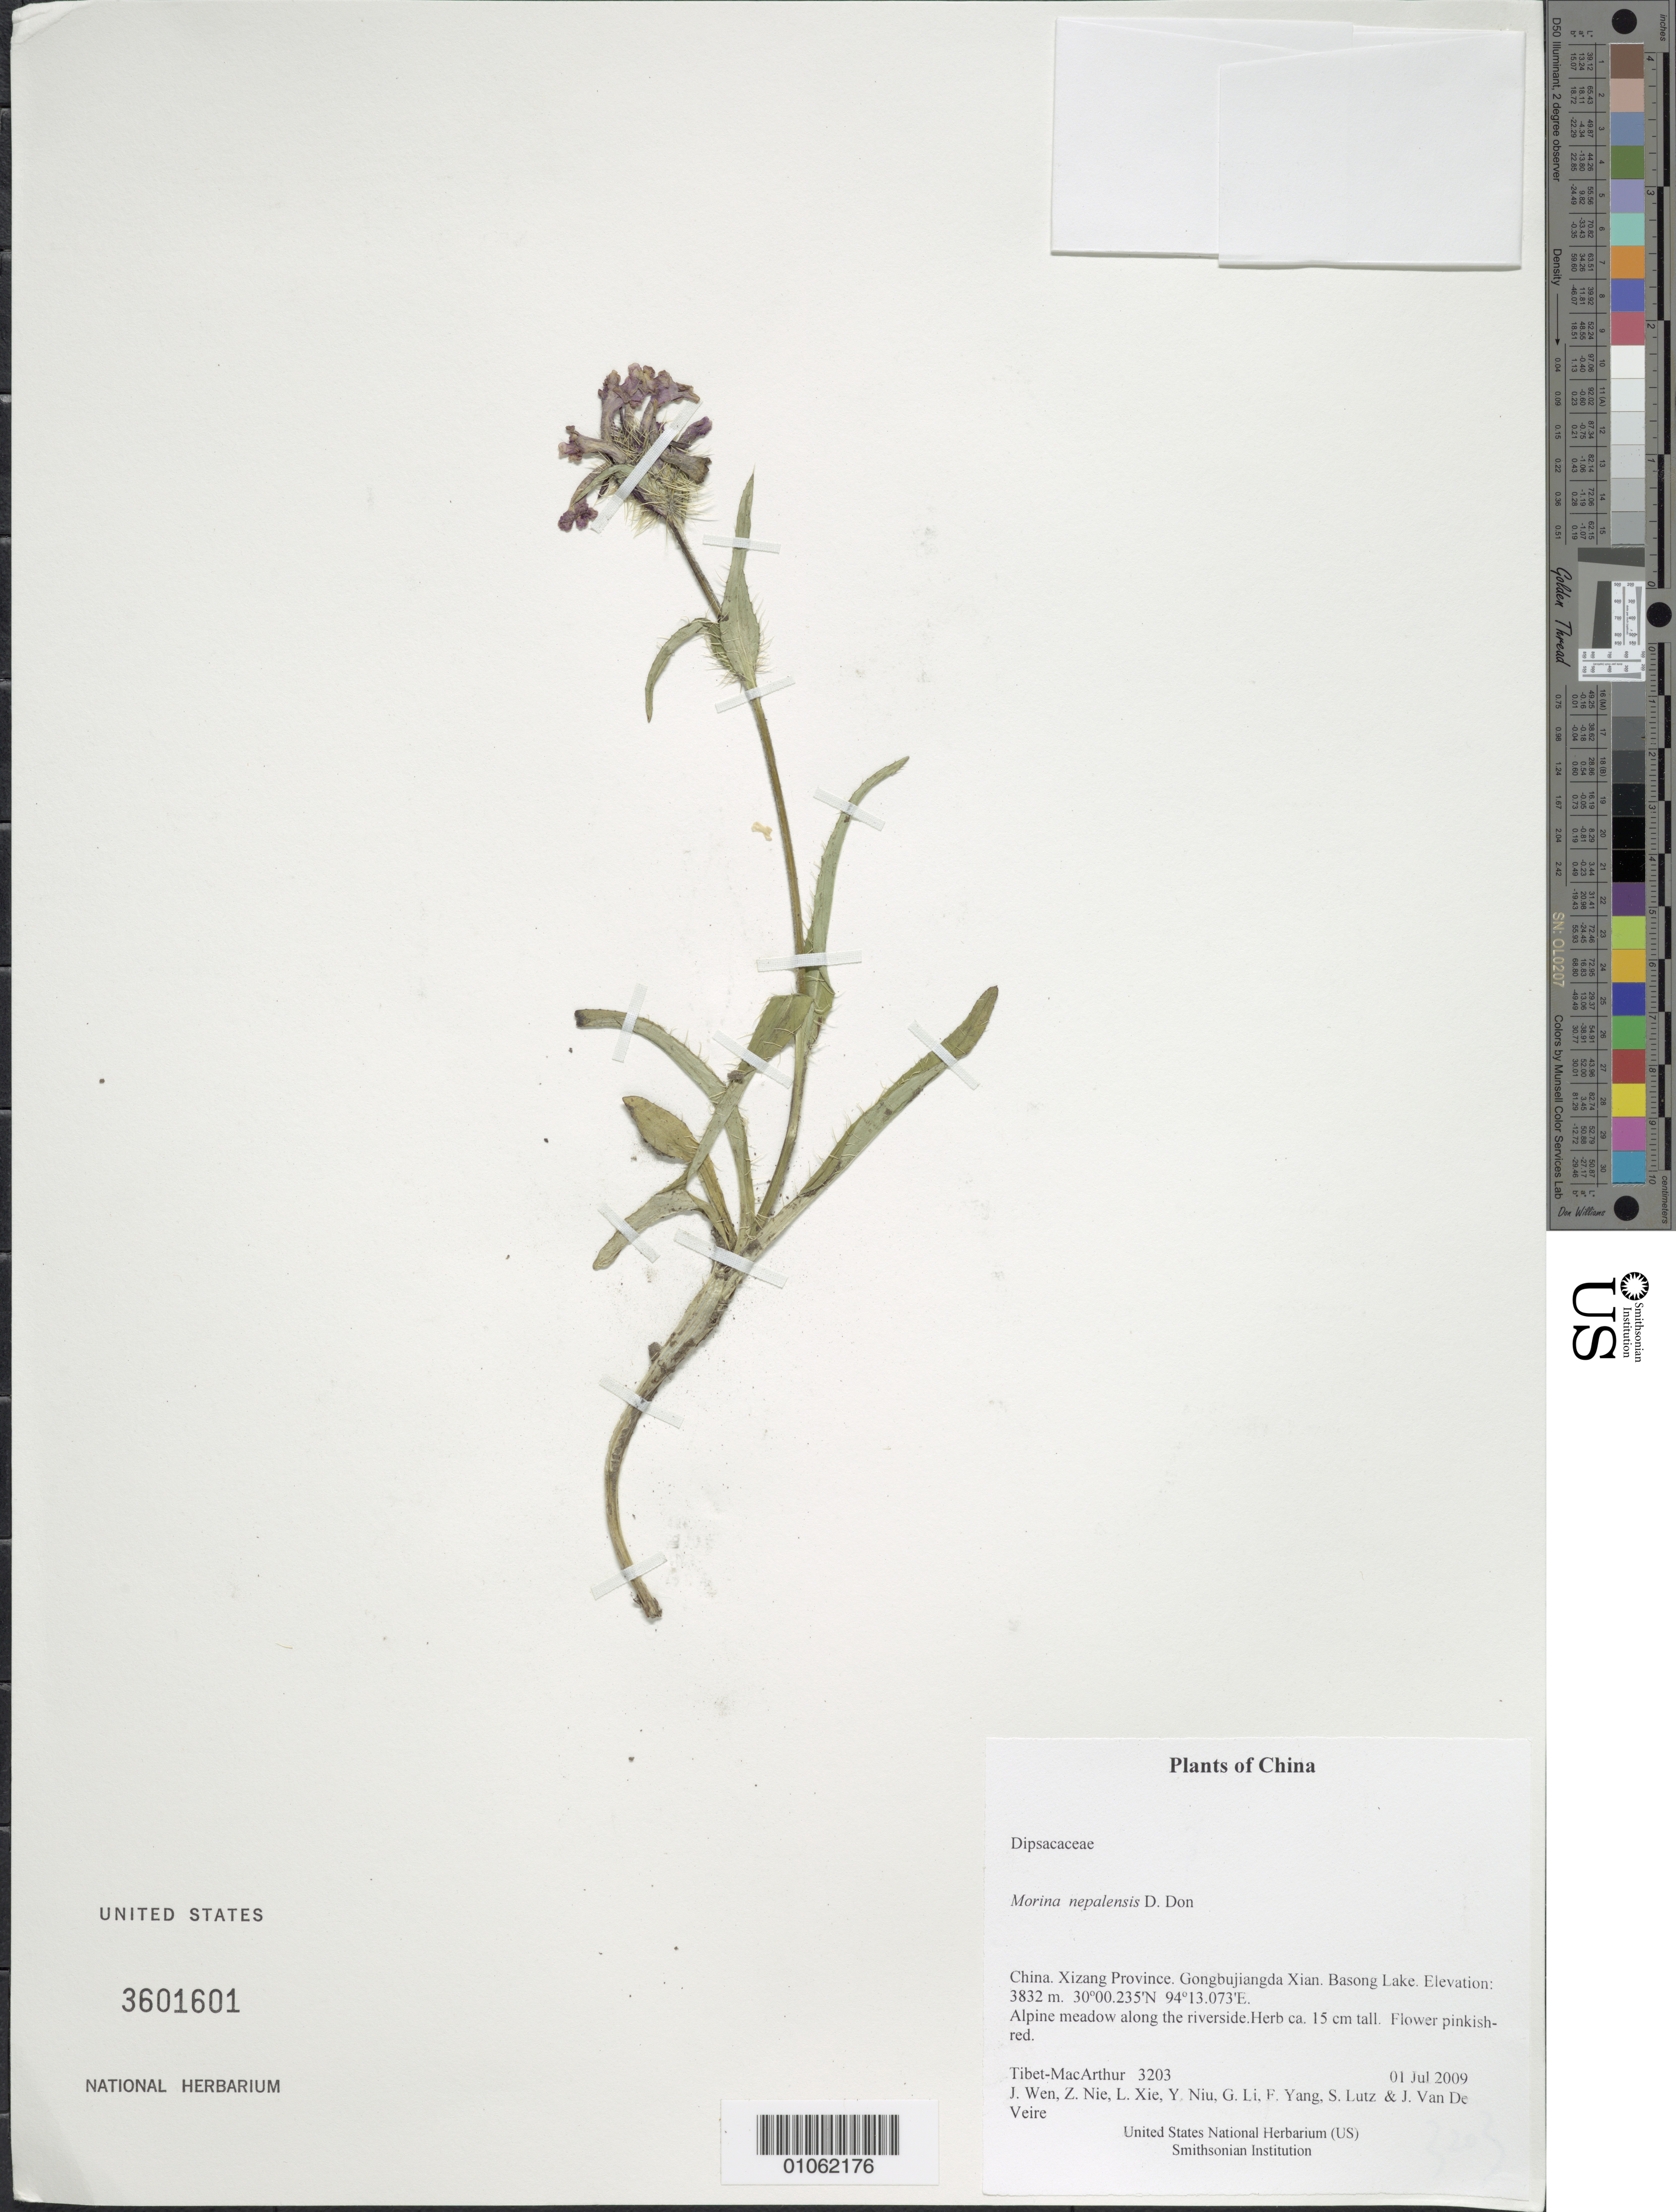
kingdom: Plantae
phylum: Tracheophyta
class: Magnoliopsida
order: Dipsacales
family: Caprifoliaceae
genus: Morina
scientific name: Morina nepalensis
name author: D. Don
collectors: Tibet-MacArthur, J. Wen, Z. Nie, L. Xie, Y. Niu, G. Li, F. Yang, S. Lutz & J. Van De Veire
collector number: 3203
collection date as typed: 01 Jul 2009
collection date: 2009-07-01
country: China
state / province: Xizang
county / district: Gongbujiangda Xian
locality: Basong Lake.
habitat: Alpine meadow along the riverside.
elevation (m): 3832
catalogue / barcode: US 3601601